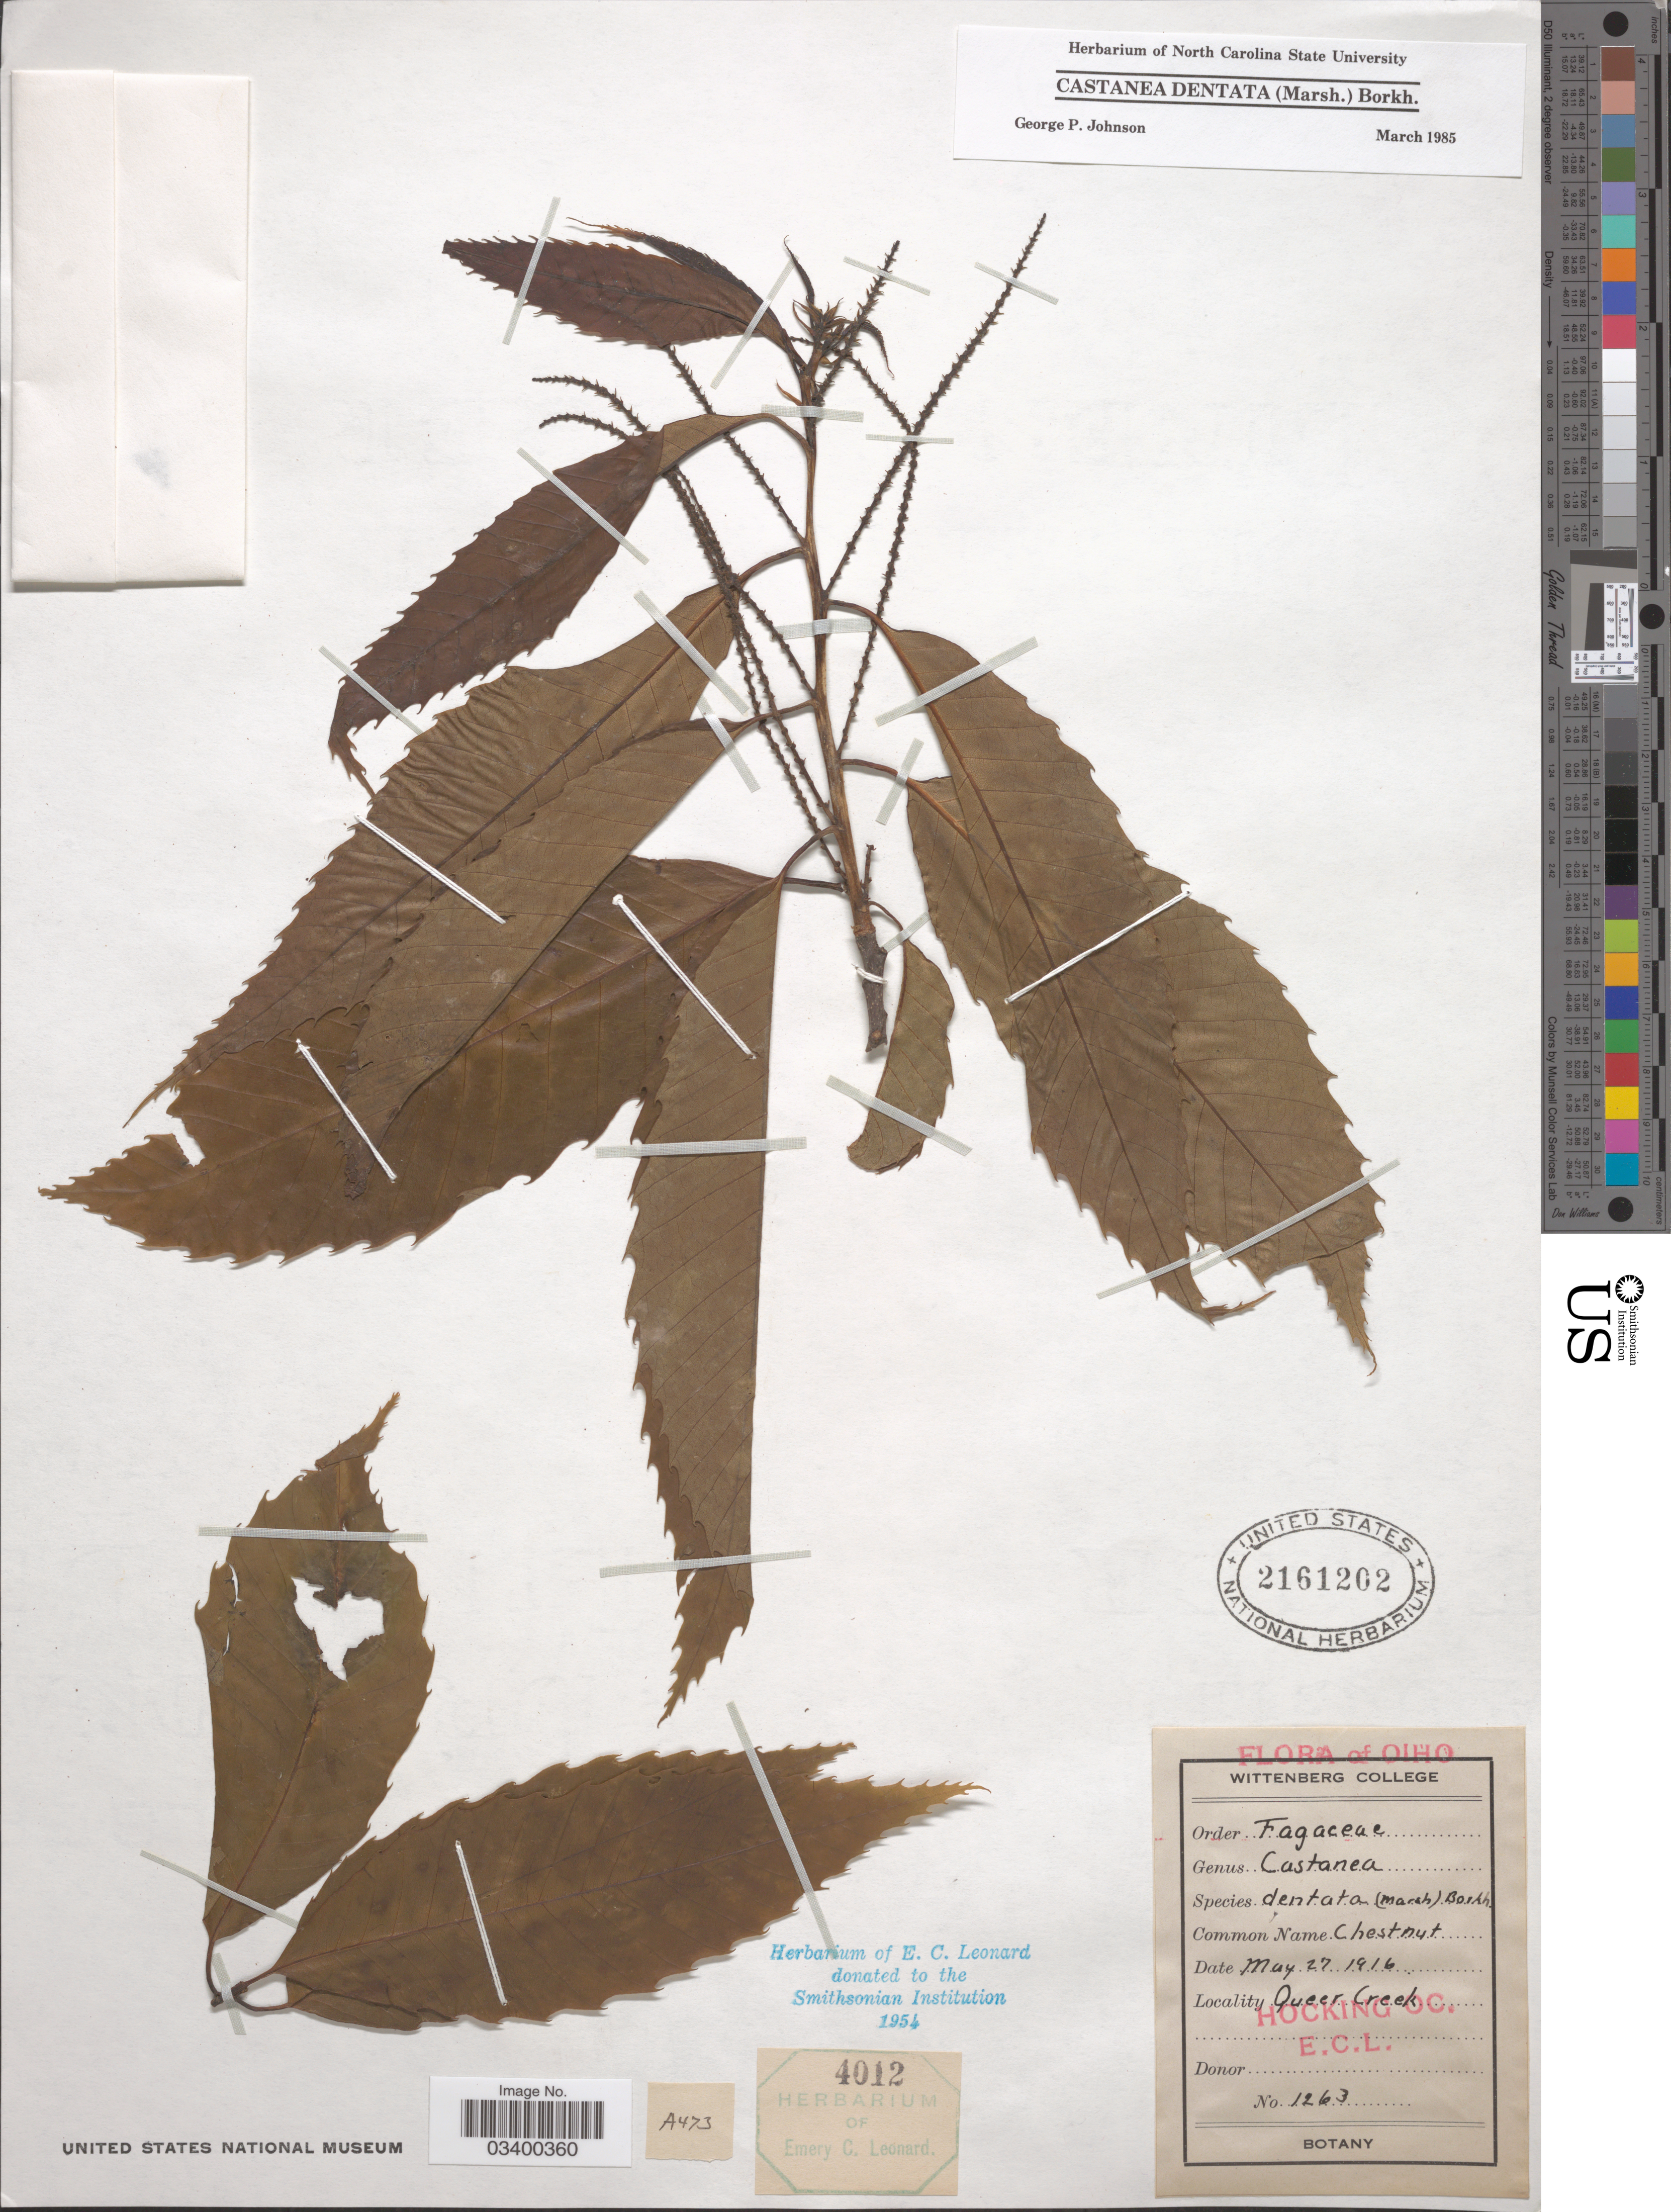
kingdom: Plantae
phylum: Tracheophyta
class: Magnoliopsida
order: Fagales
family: Fagaceae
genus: Castanea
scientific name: Castanea dentata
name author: (Marshall) Borkh.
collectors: E. C. Leonard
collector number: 1263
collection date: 1916-05-27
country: United States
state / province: Ohio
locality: Queer Creek. Hocking Oc.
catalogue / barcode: US 2161202